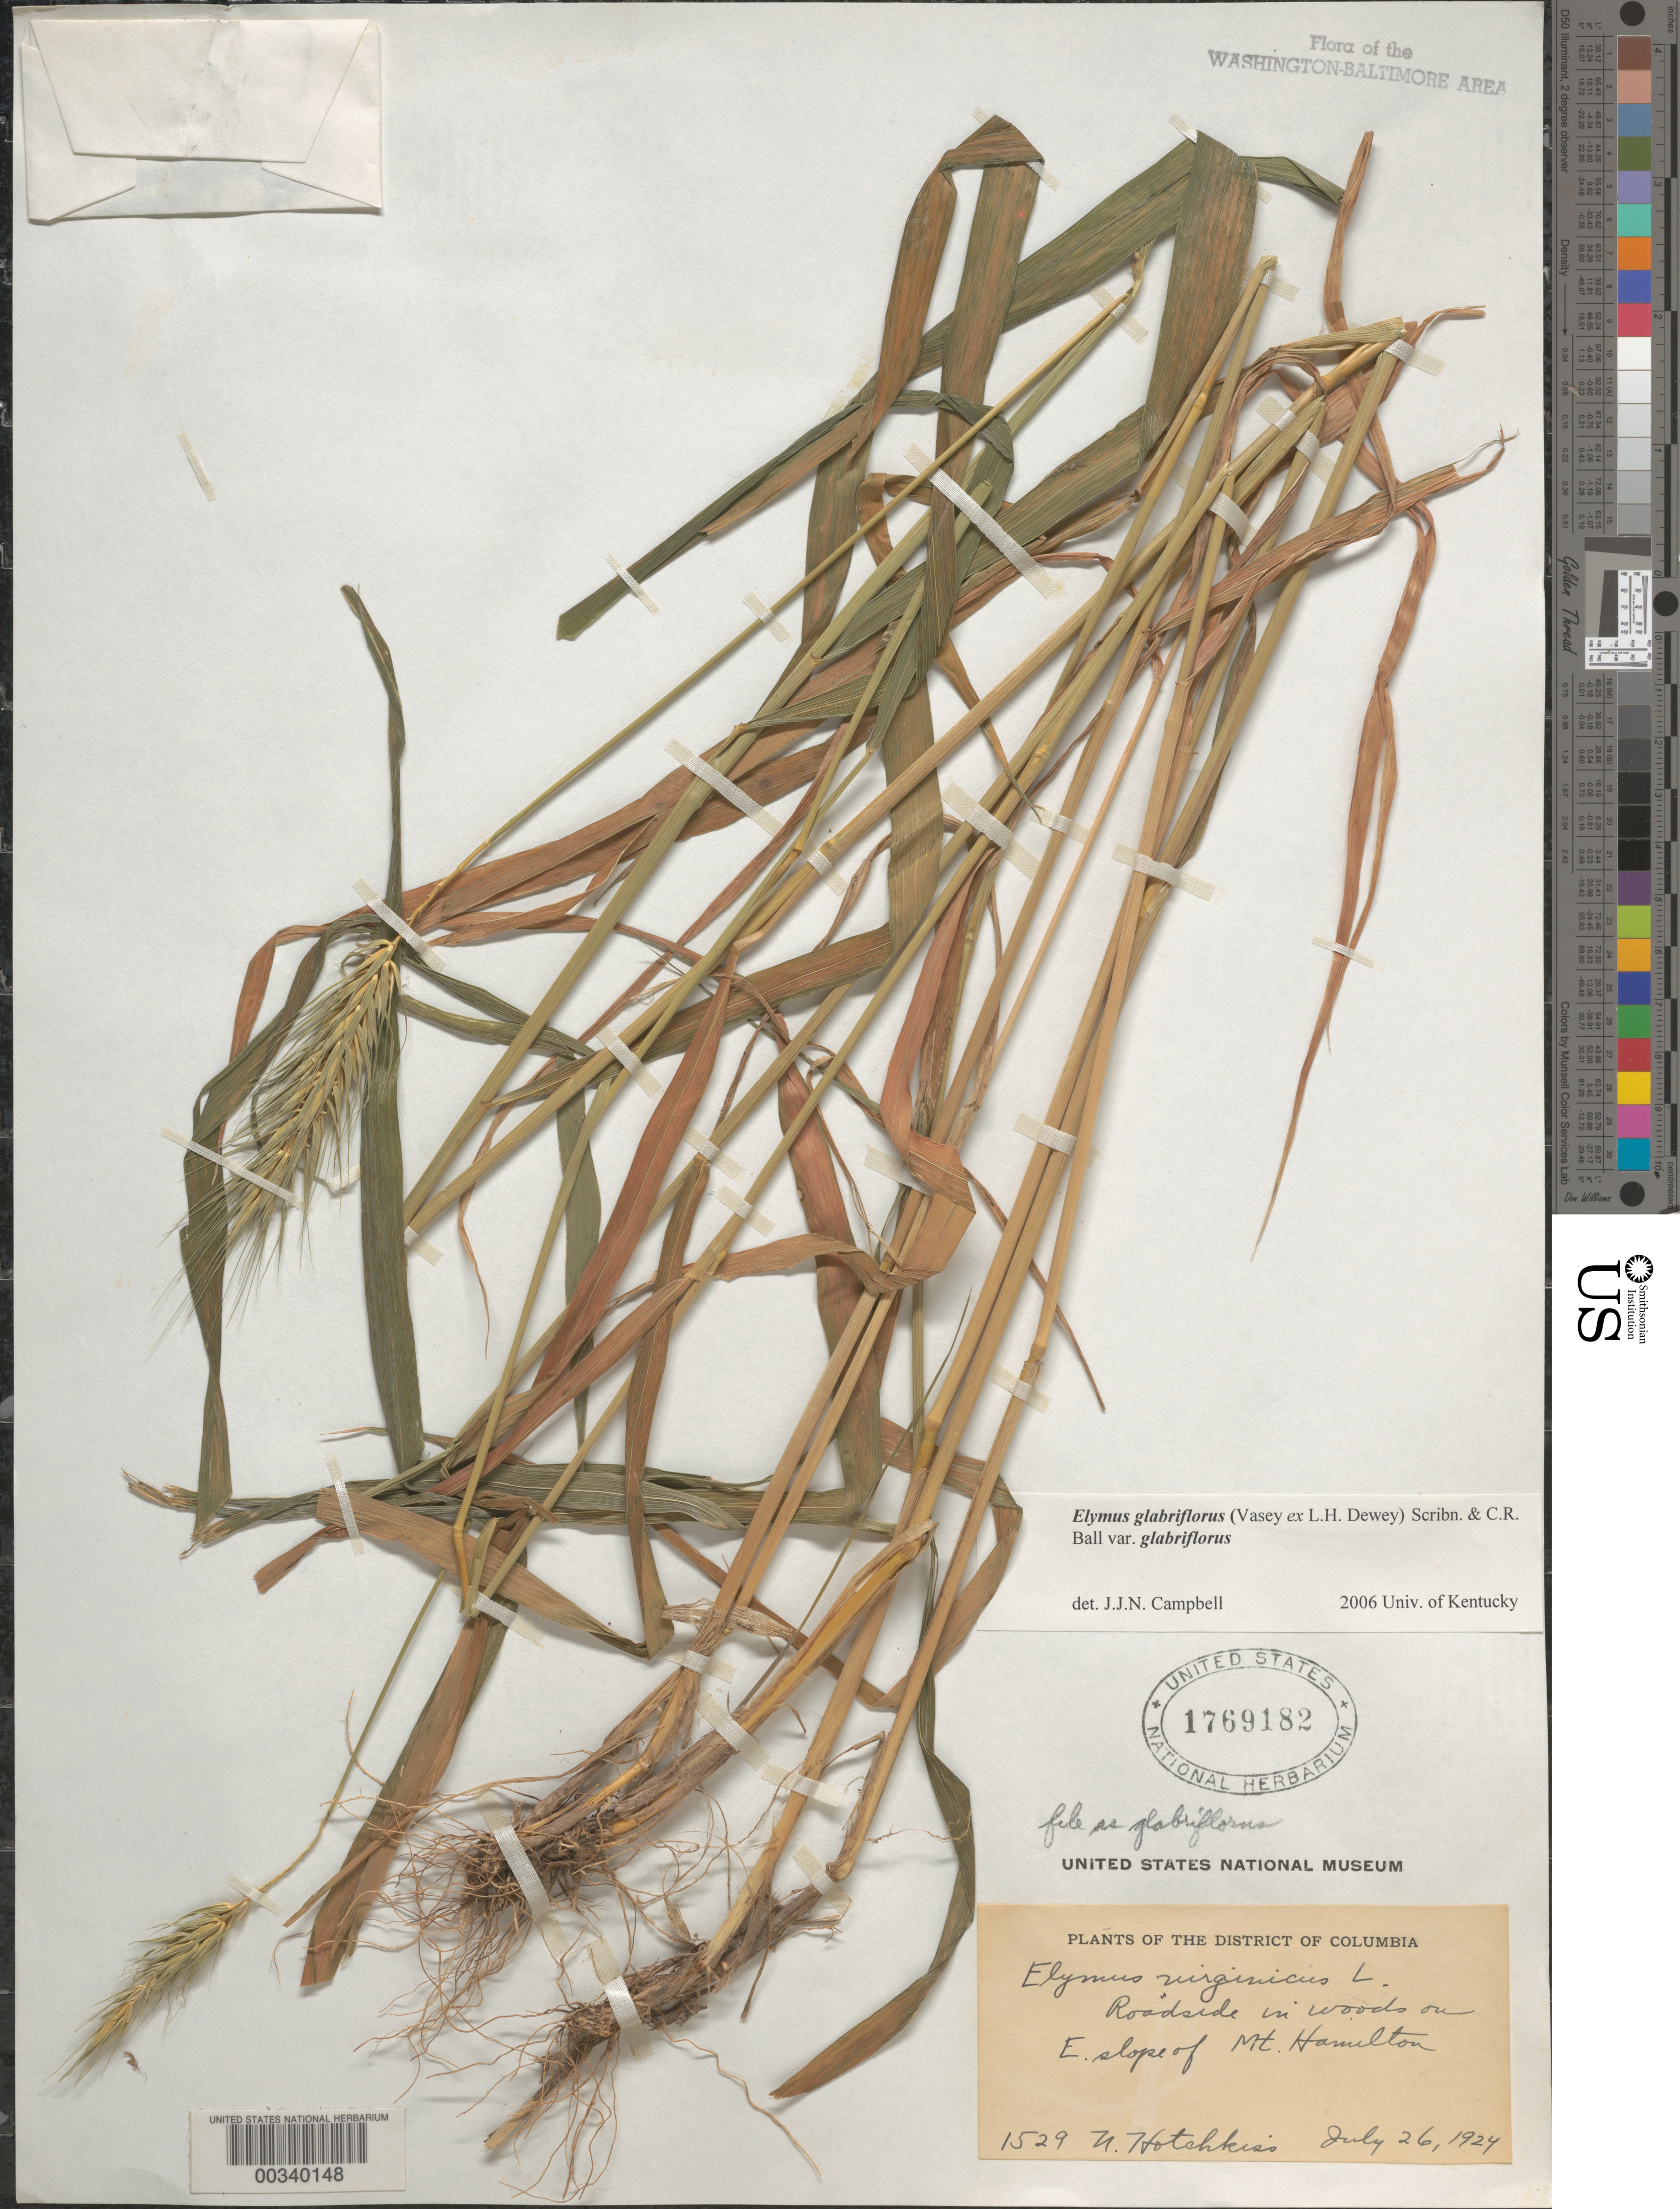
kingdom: Plantae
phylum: Tracheophyta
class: Liliopsida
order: Poales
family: Poaceae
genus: Elymus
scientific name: Elymus glabriflorus var. glabriflorus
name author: (Vasey ex L.H. Dewey) Scribn. & C.R. Ball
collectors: N. Hotchkiss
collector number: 1529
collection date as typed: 26 Jul 1924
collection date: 1924-07-26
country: United States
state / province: District of Columbia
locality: Mount Hamilton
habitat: Roadside in woods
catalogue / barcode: US 1769182